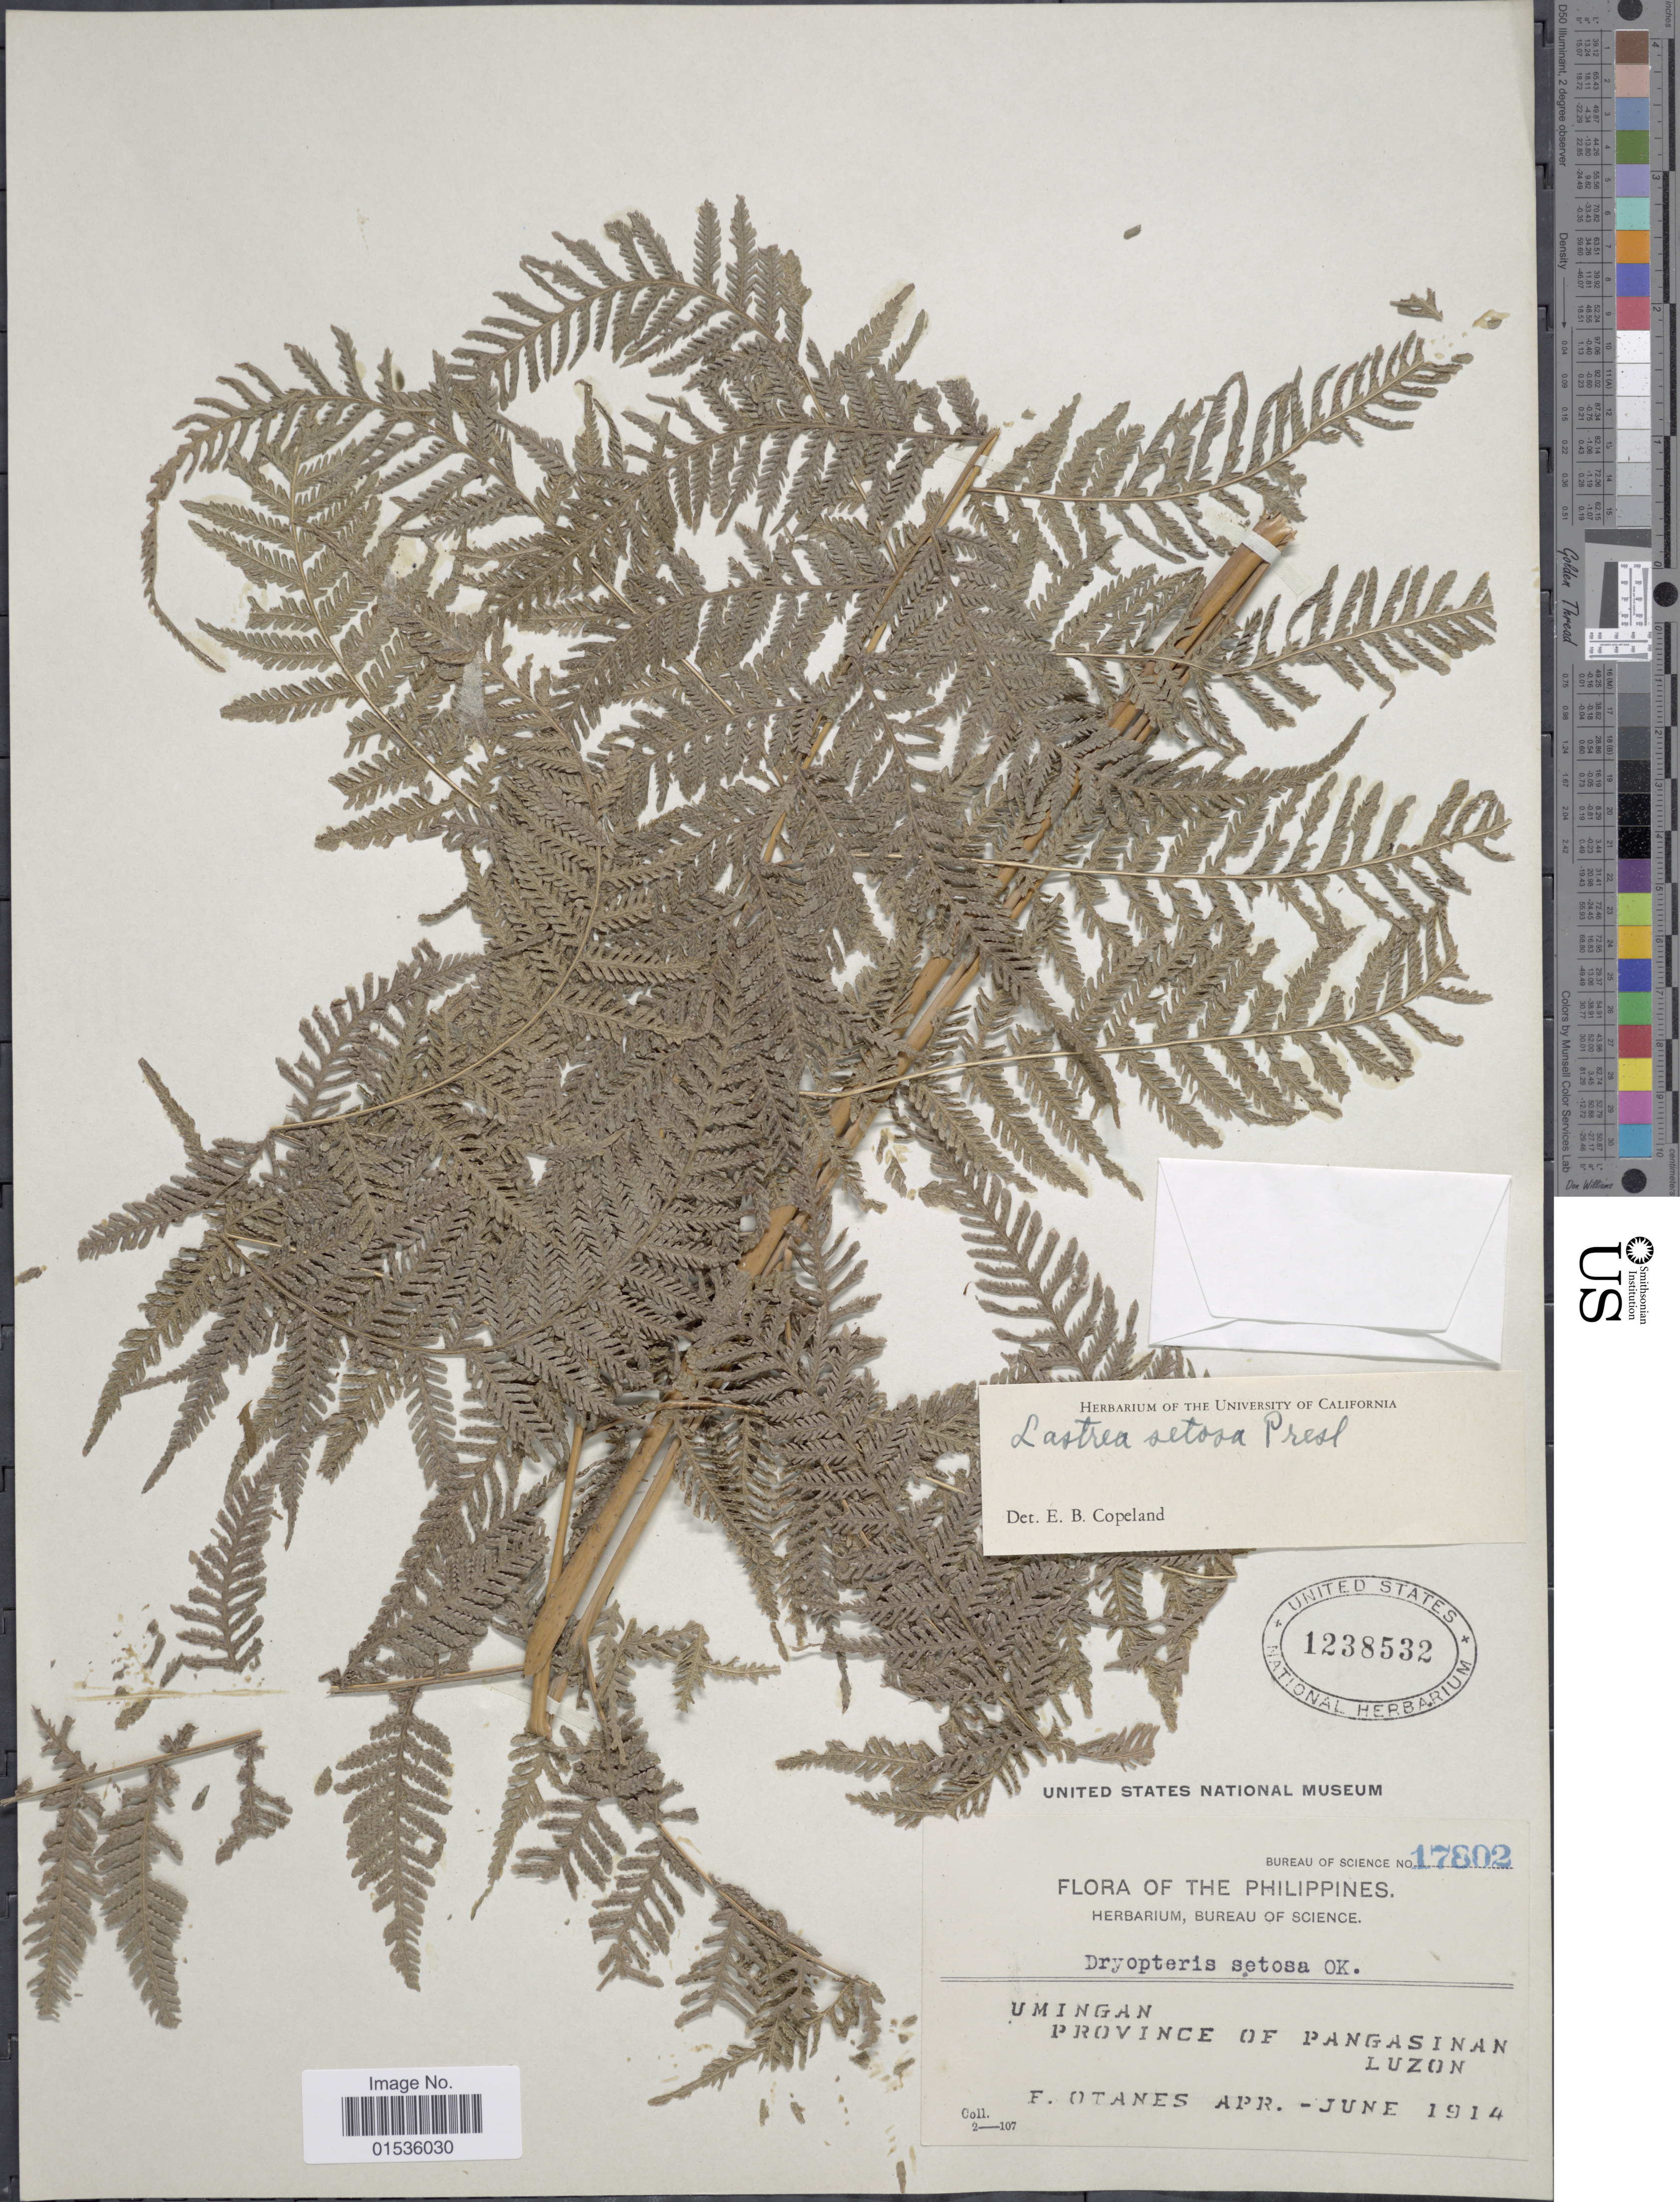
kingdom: Plantae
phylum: Tracheophyta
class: Polypodiopsida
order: Polypodiales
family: Thelypteridaceae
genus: Macrothelypteris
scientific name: Macrothelypteris torresiana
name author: (Gaudich.) Ching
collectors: F. Q. Otanes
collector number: Bureau of Science 17802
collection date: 1914-04/1914-06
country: Philippines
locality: Philippines, Umingan, Province of Pangasinan Luzon.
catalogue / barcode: US 1238532